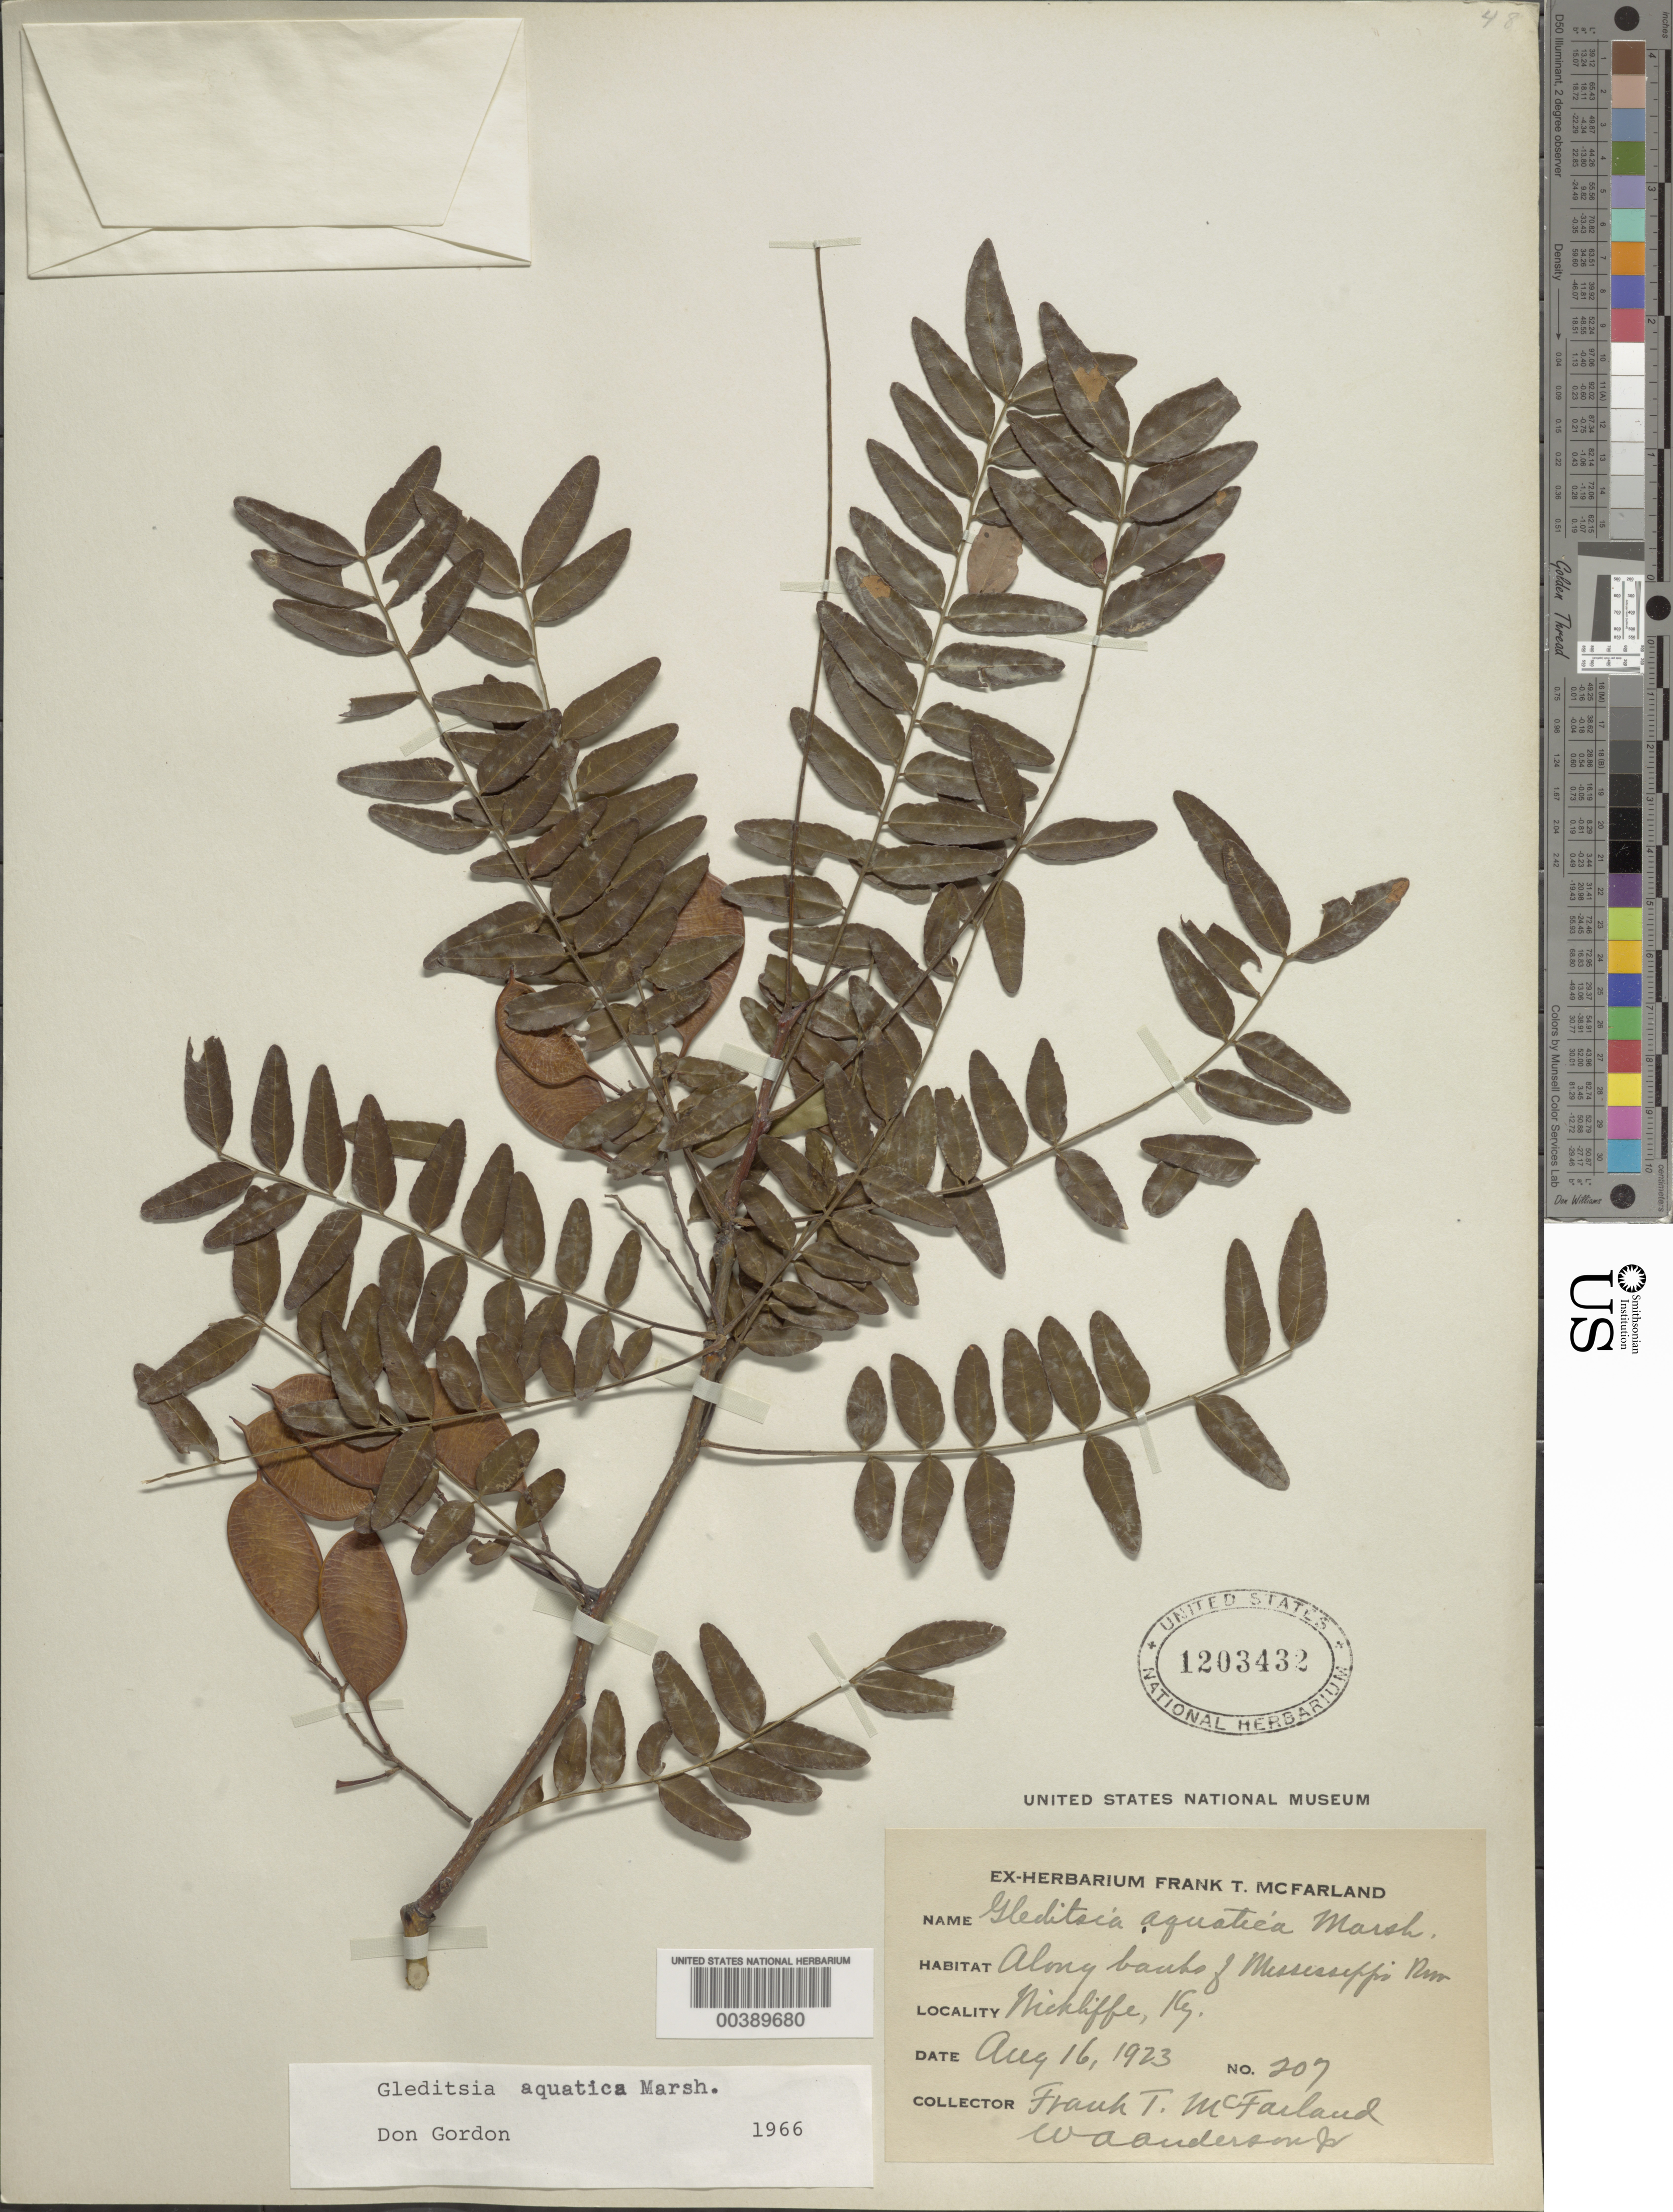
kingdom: Plantae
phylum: Tracheophyta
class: Magnoliopsida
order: Fabales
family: Fabaceae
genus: Gleditsia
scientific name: Gleditsia aquatica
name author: Marshall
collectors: F. T. McFarland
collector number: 207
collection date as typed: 16 Aug 1923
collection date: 1923-08-16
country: United States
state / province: Kentucky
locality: Nichliffe, along the mississippi river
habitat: Along banks of river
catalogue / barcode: US 1203432